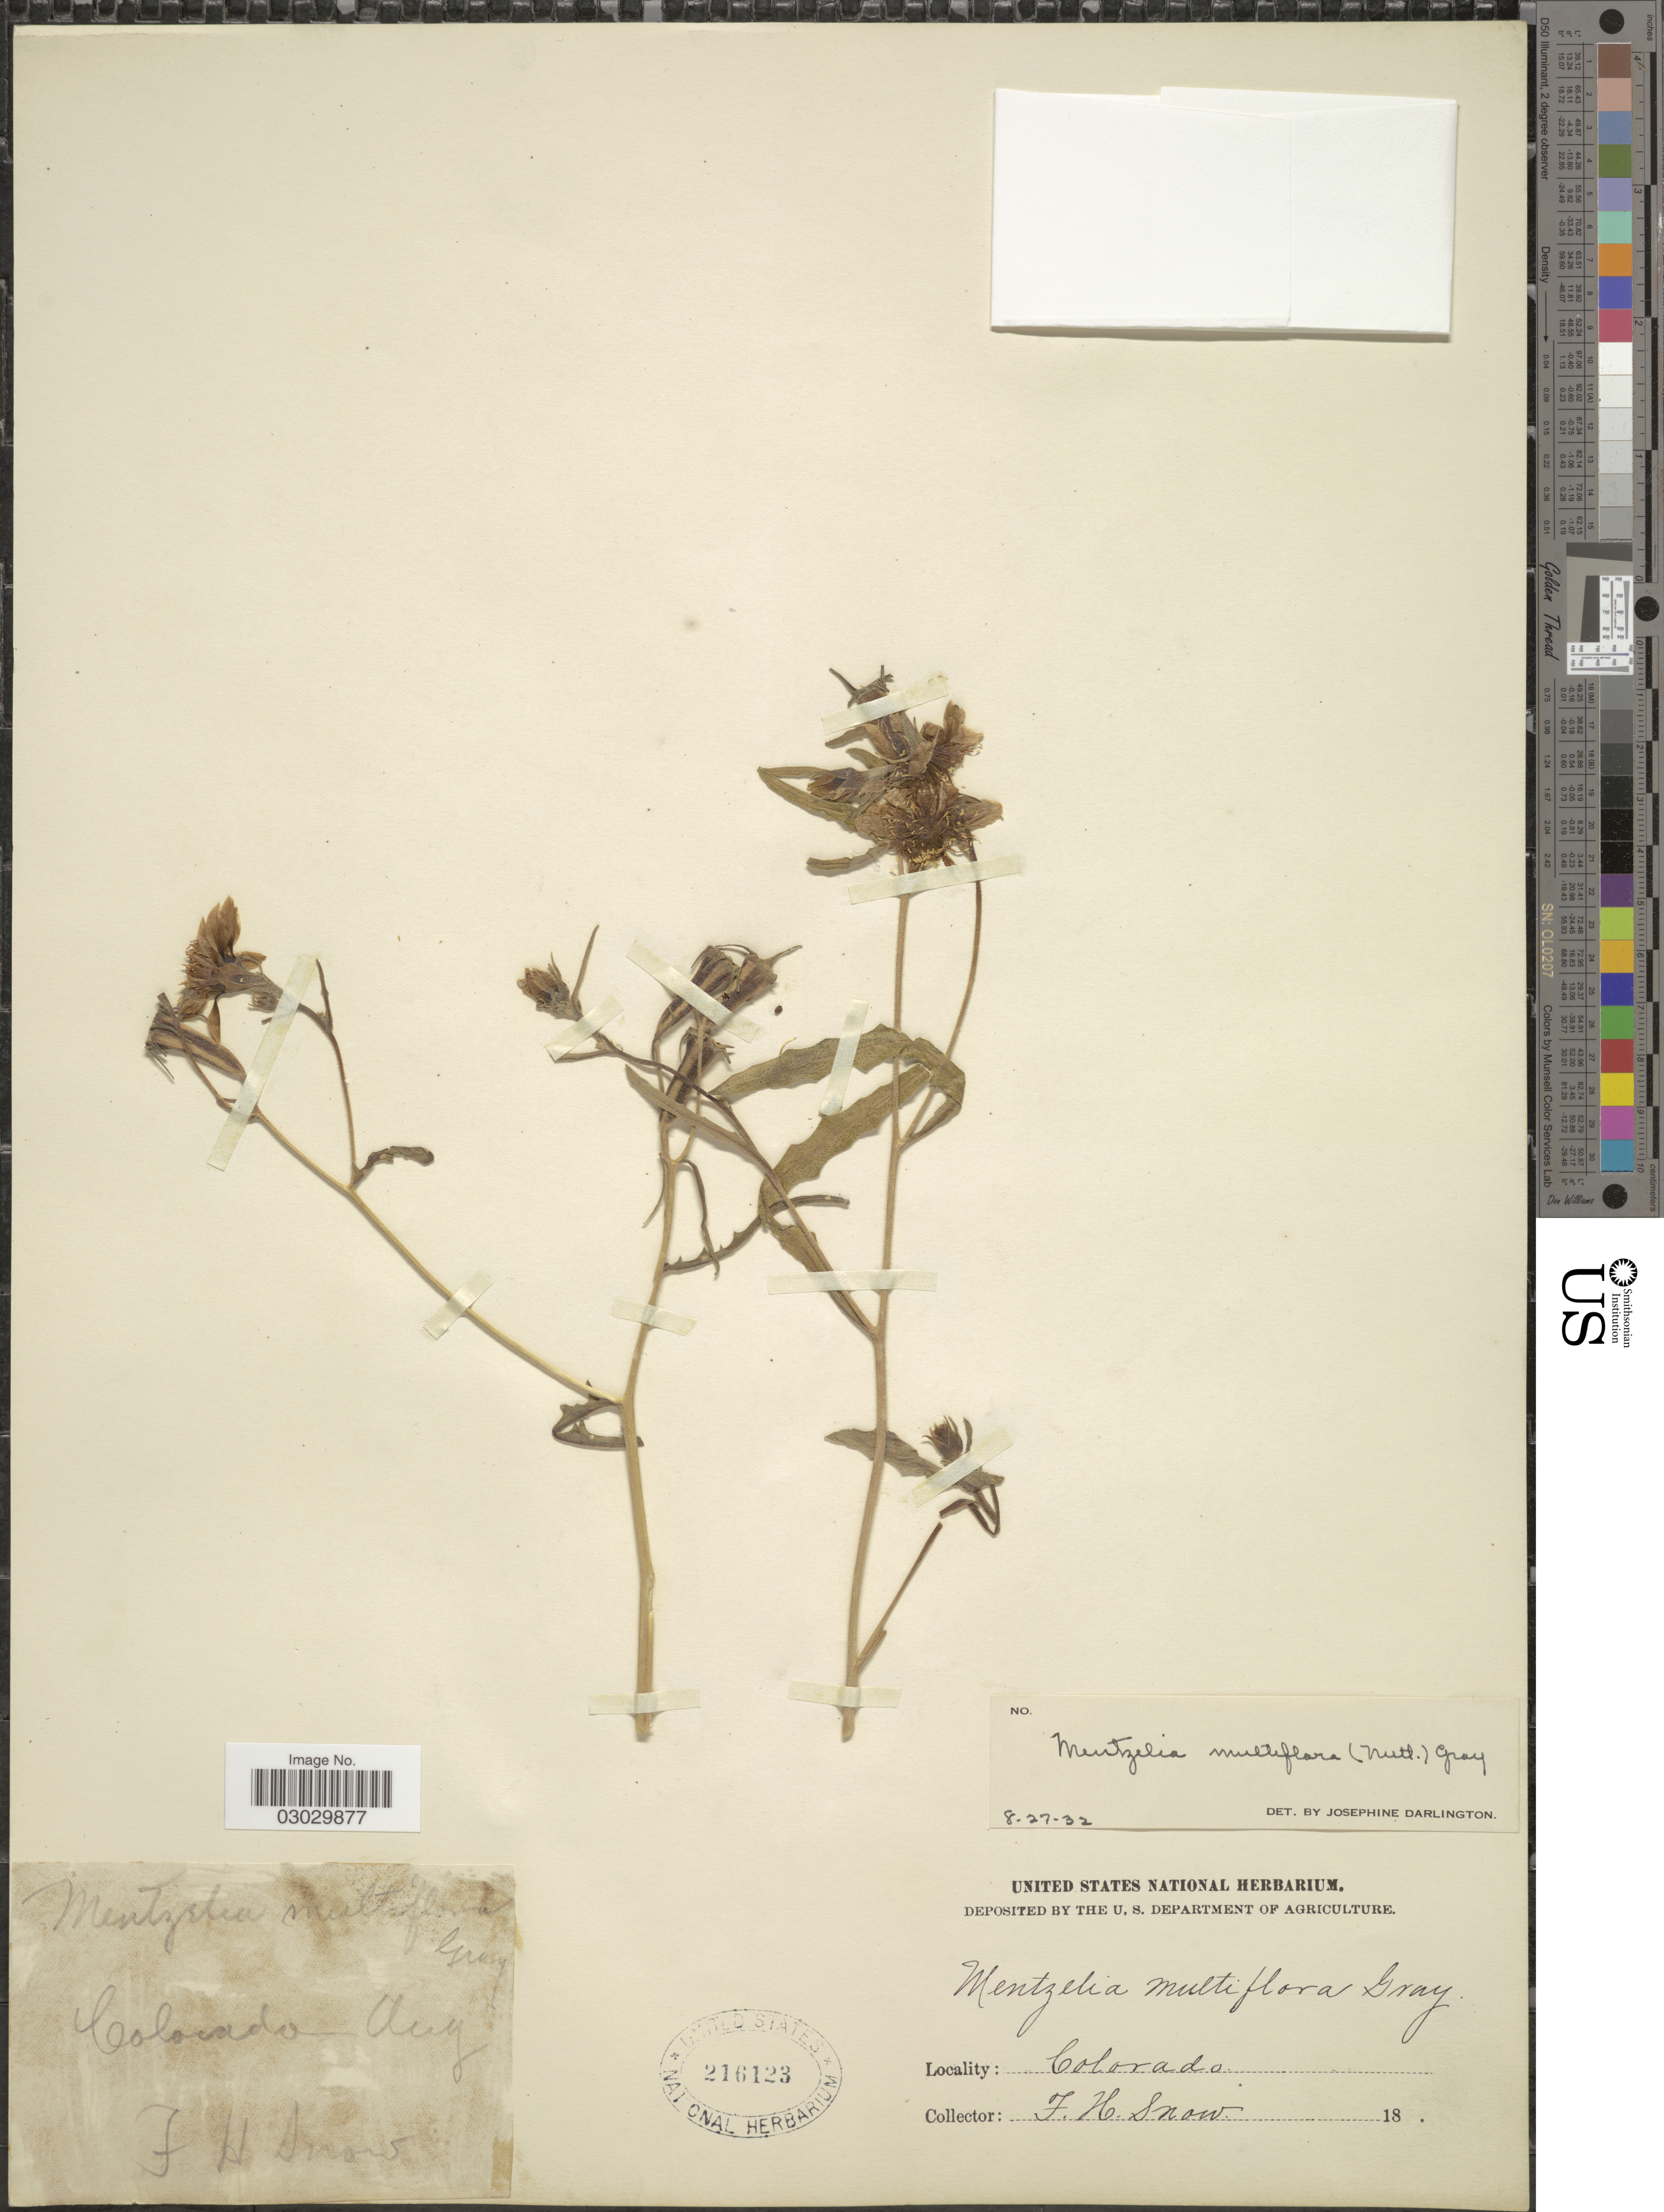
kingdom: Plantae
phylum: Tracheophyta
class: Magnoliopsida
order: Cornales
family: Loasaceae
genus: Mentzelia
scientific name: Mentzelia multiflora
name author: (Nutt.) A. Gray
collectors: F. H. Snow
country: United States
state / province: Colorado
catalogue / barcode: US 216123